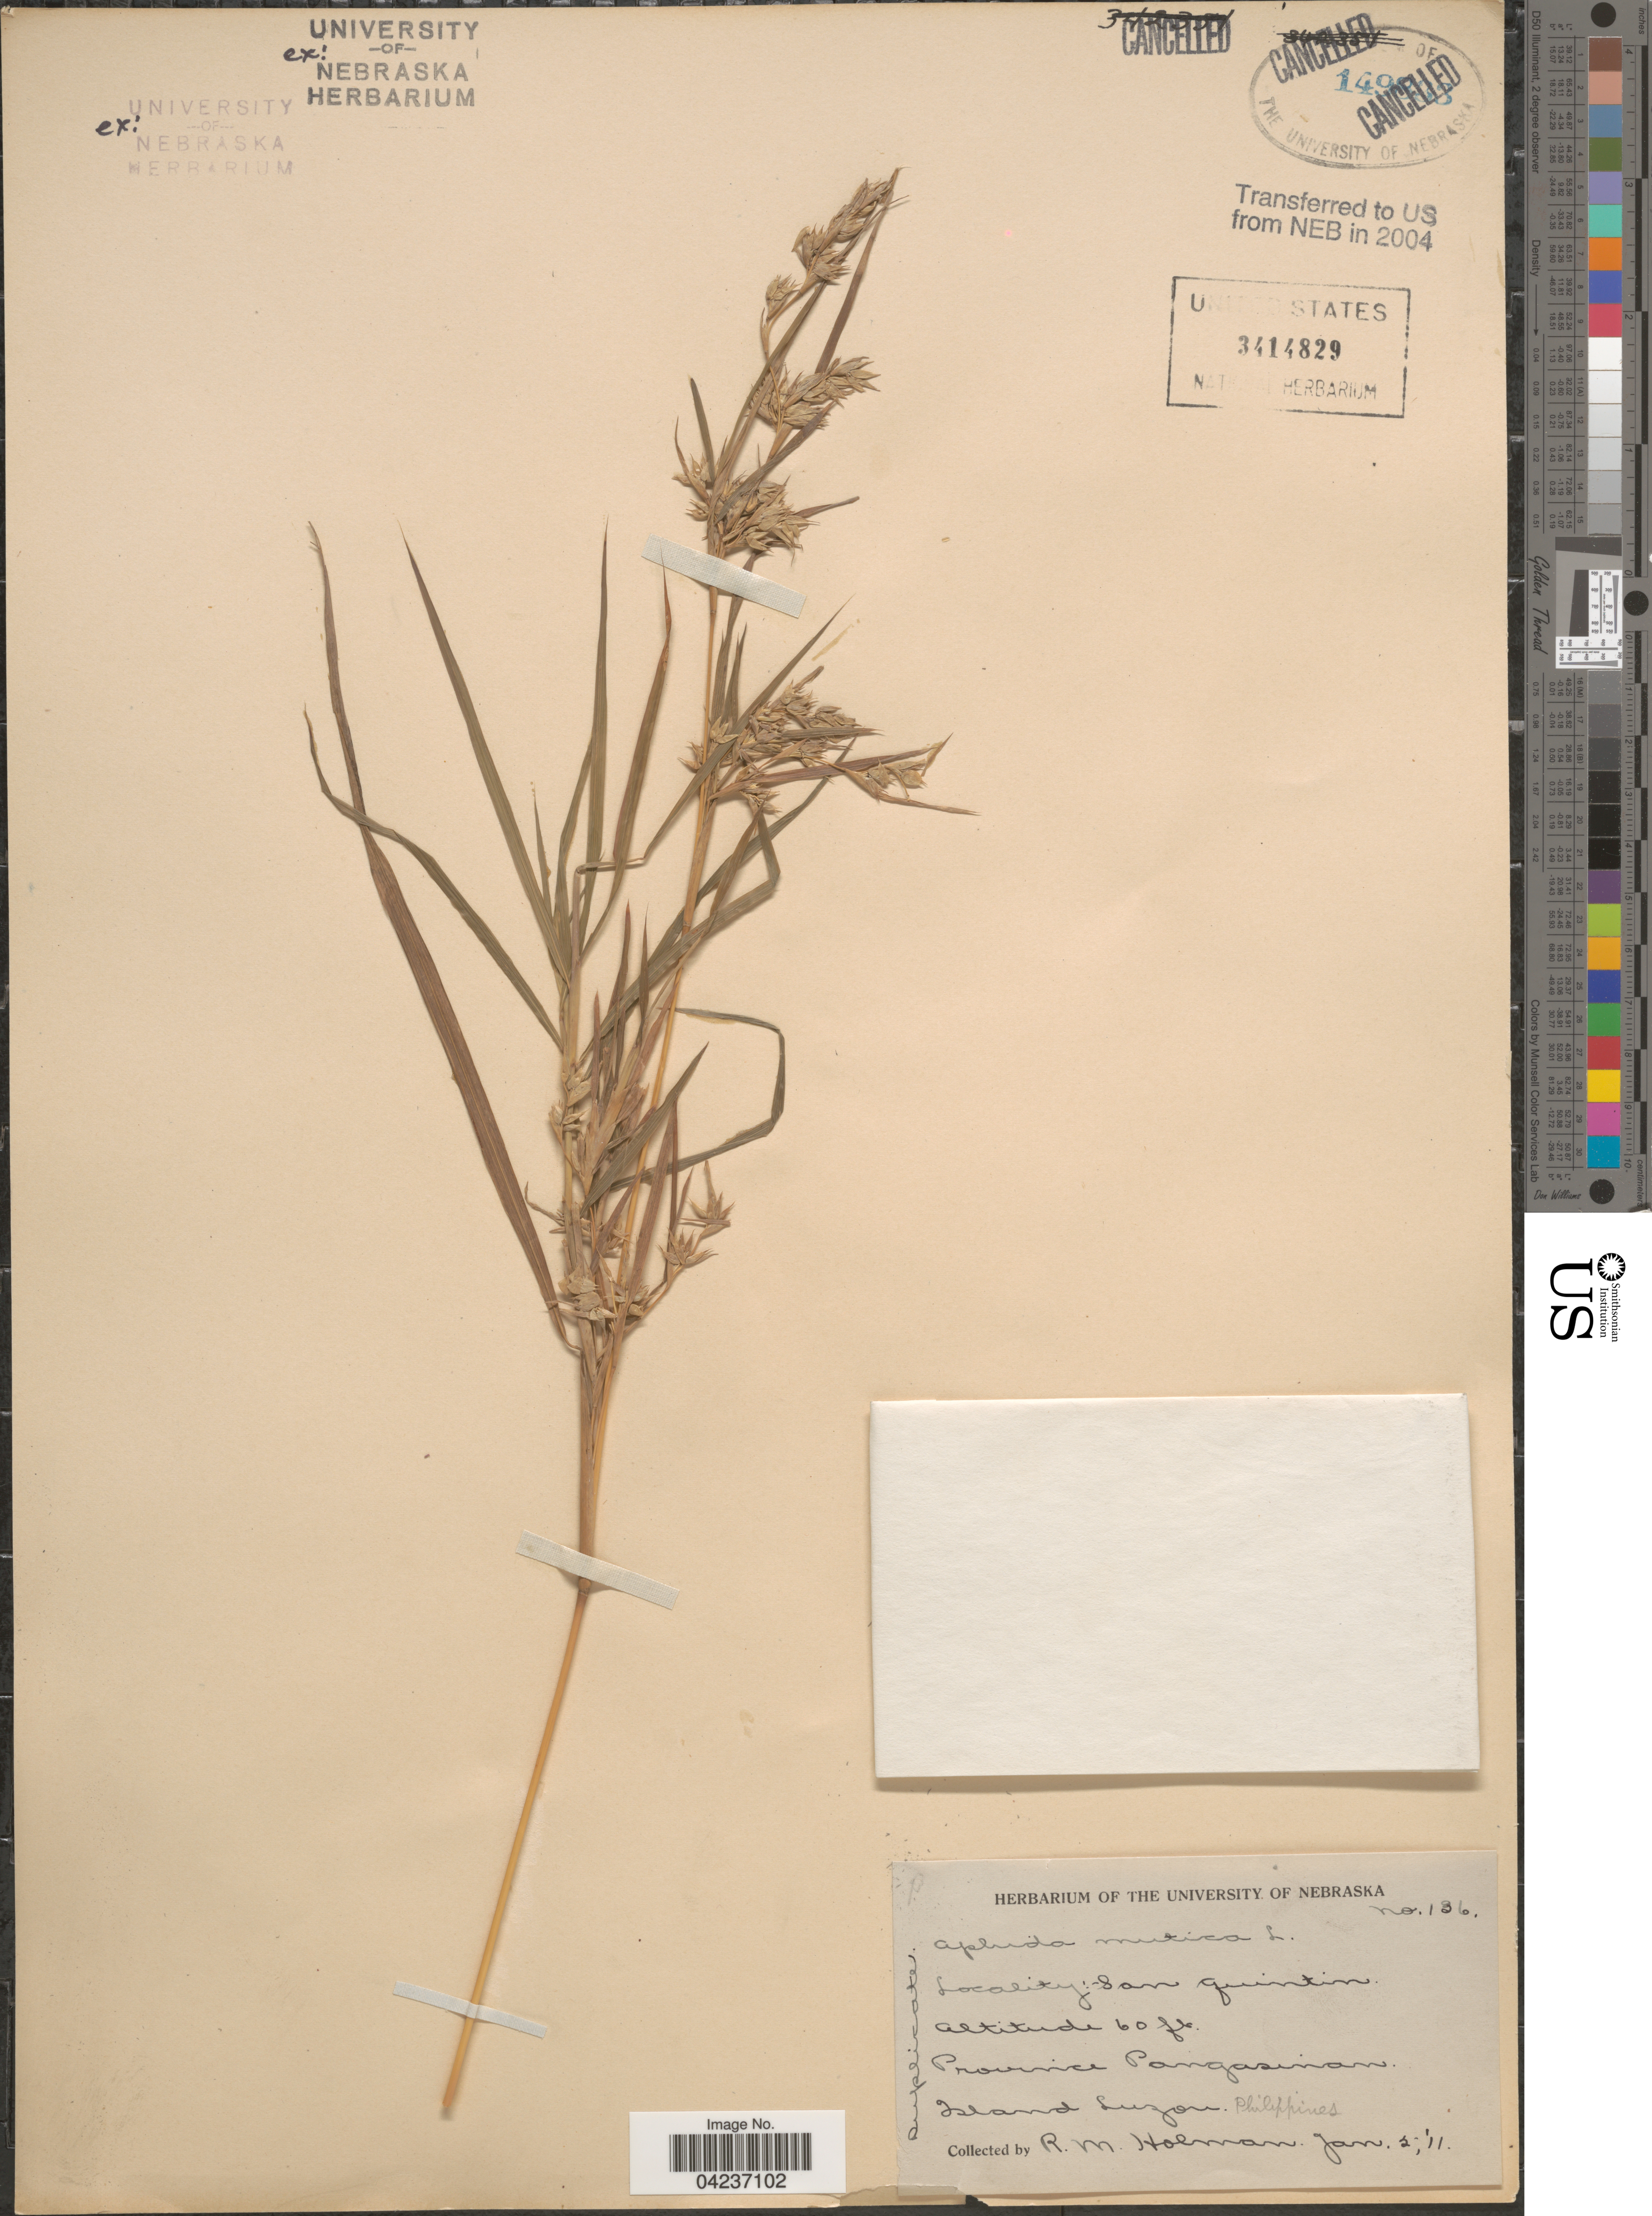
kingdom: Plantae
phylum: Tracheophyta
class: Liliopsida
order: Poales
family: Poaceae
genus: Apluda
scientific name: Apluda mutica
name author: L.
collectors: R. Holman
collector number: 136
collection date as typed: Transcribed d/m/y: 5/1/11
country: Philippines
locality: San Quintin. Province Pangasinan. Island Luzon.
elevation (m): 18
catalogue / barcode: US 3414829